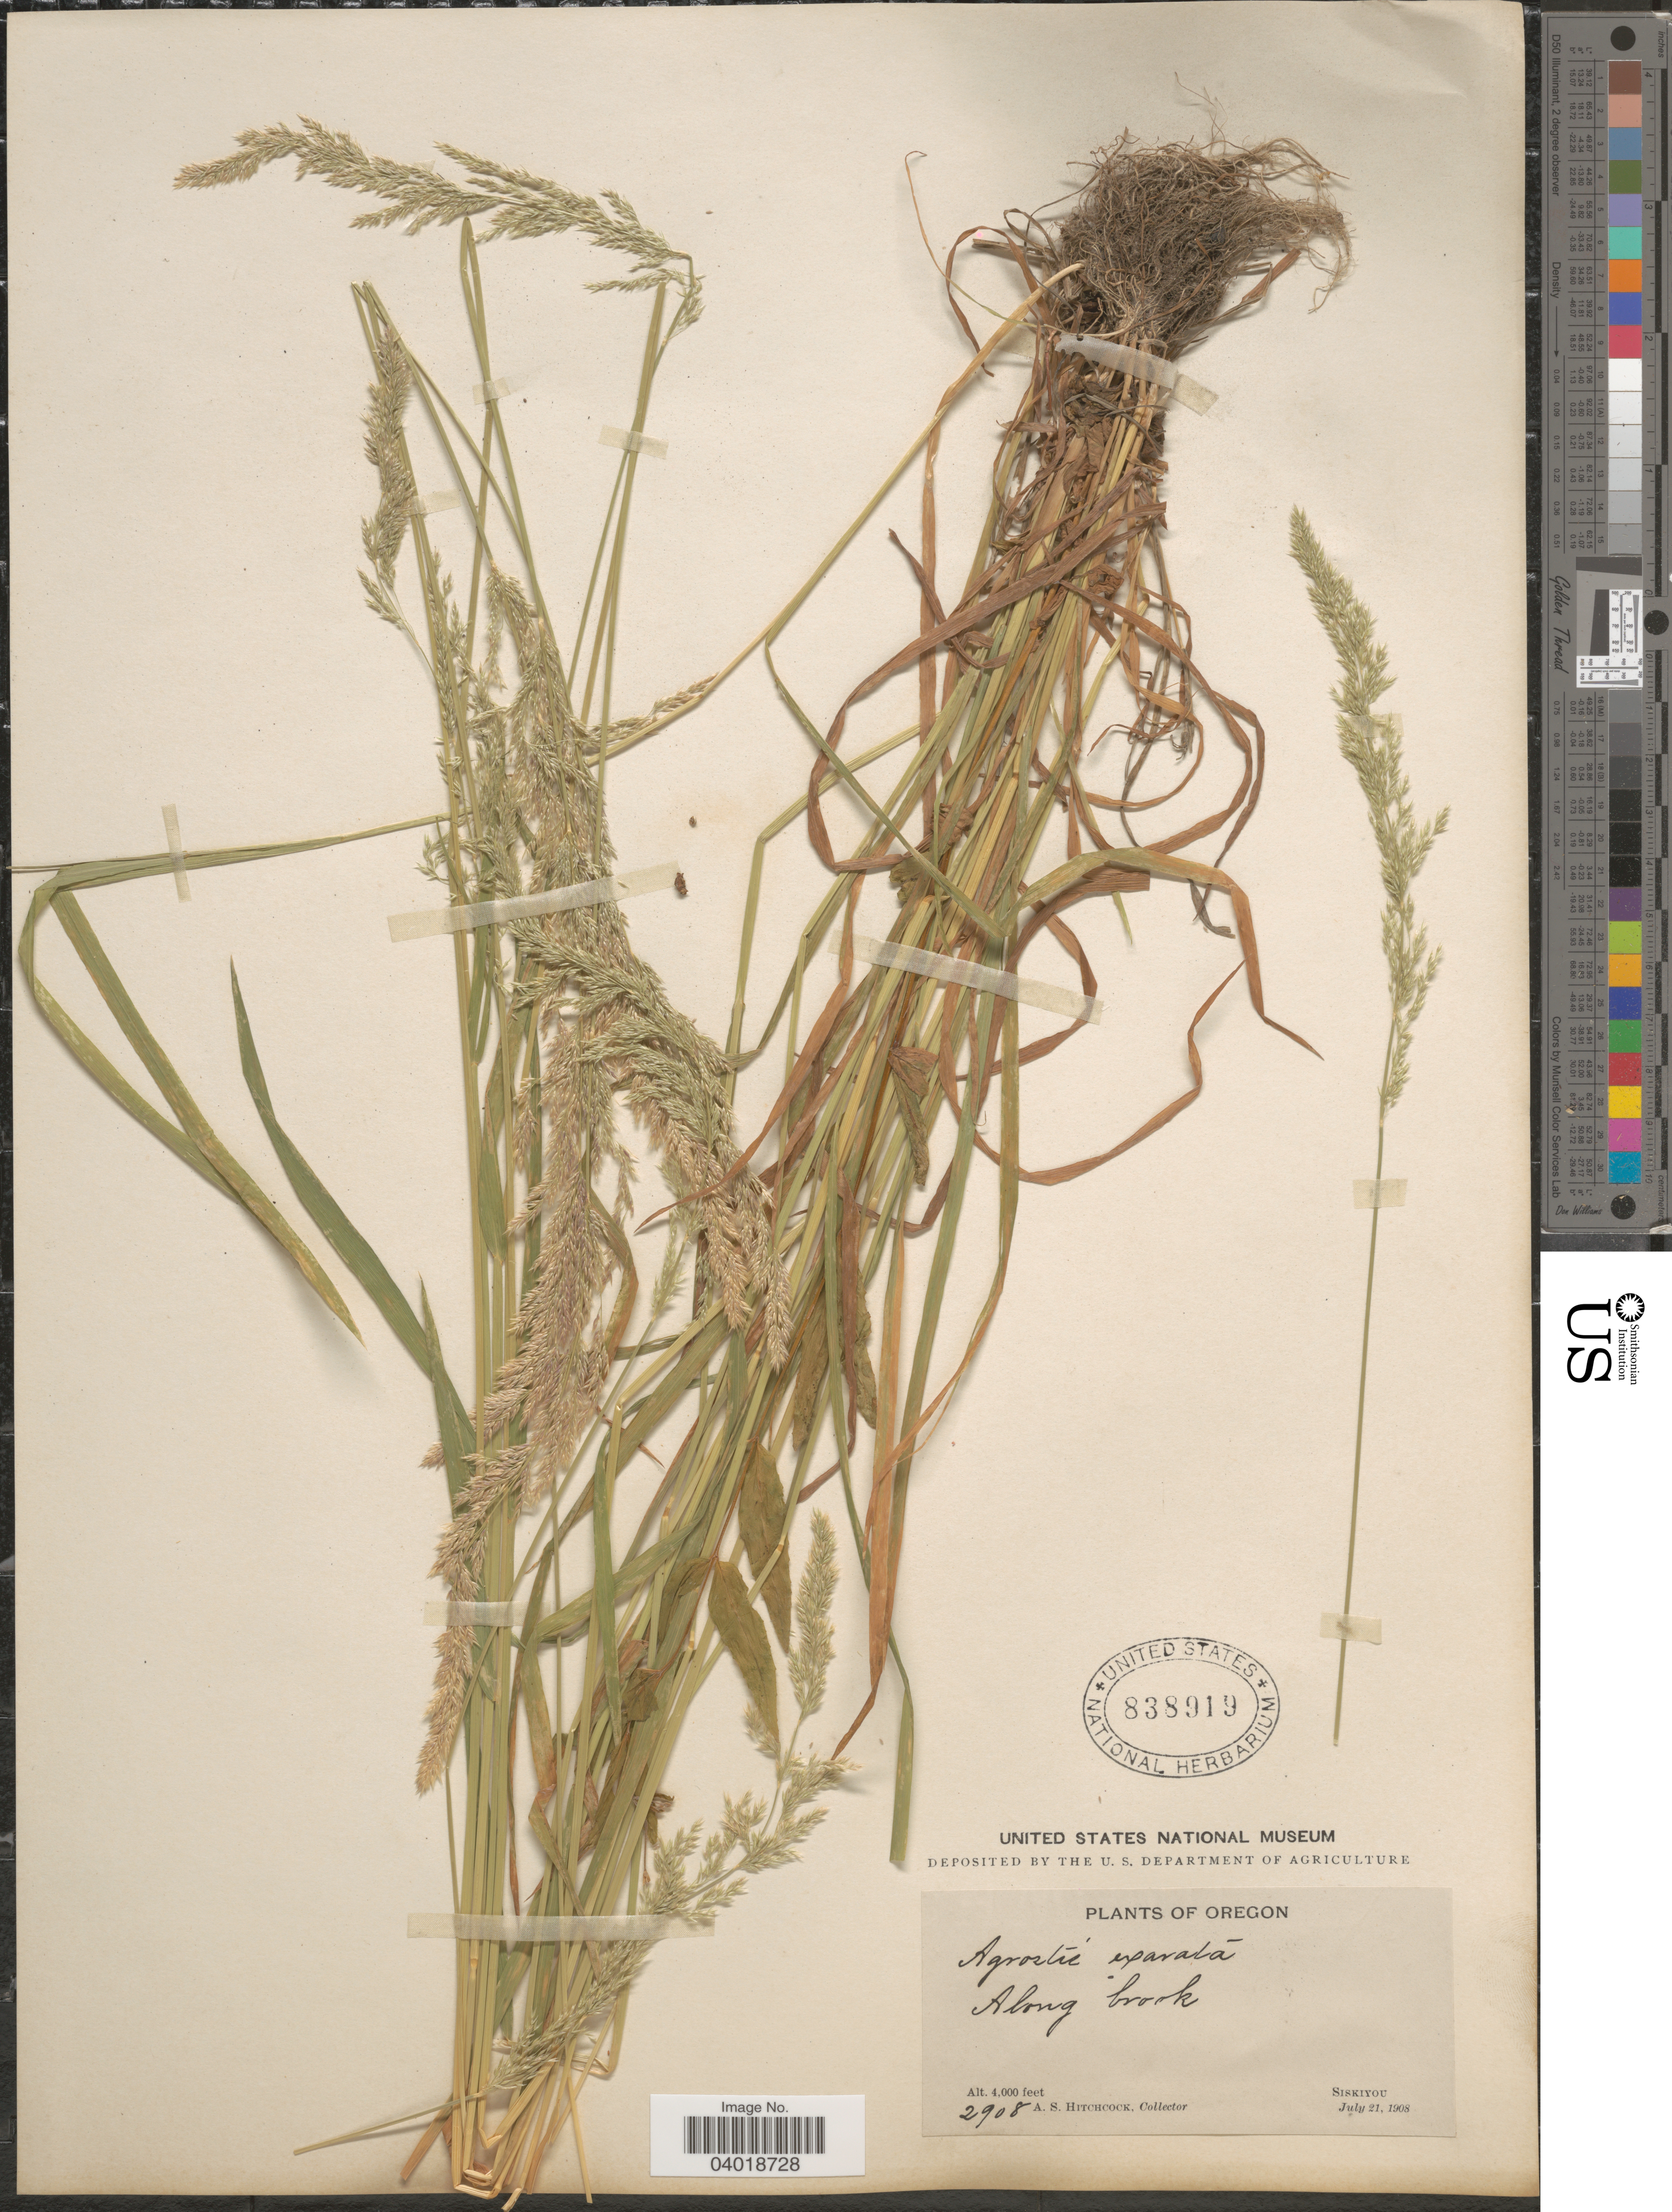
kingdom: Plantae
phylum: Tracheophyta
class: Liliopsida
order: Poales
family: Poaceae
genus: Agrostis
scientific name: Agrostis exarata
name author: Trin.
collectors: A. S. Hitchcock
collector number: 2908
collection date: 1908-07-21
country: United States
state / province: Oregon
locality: Along brook. Siskiyou.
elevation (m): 1219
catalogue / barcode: US 838919